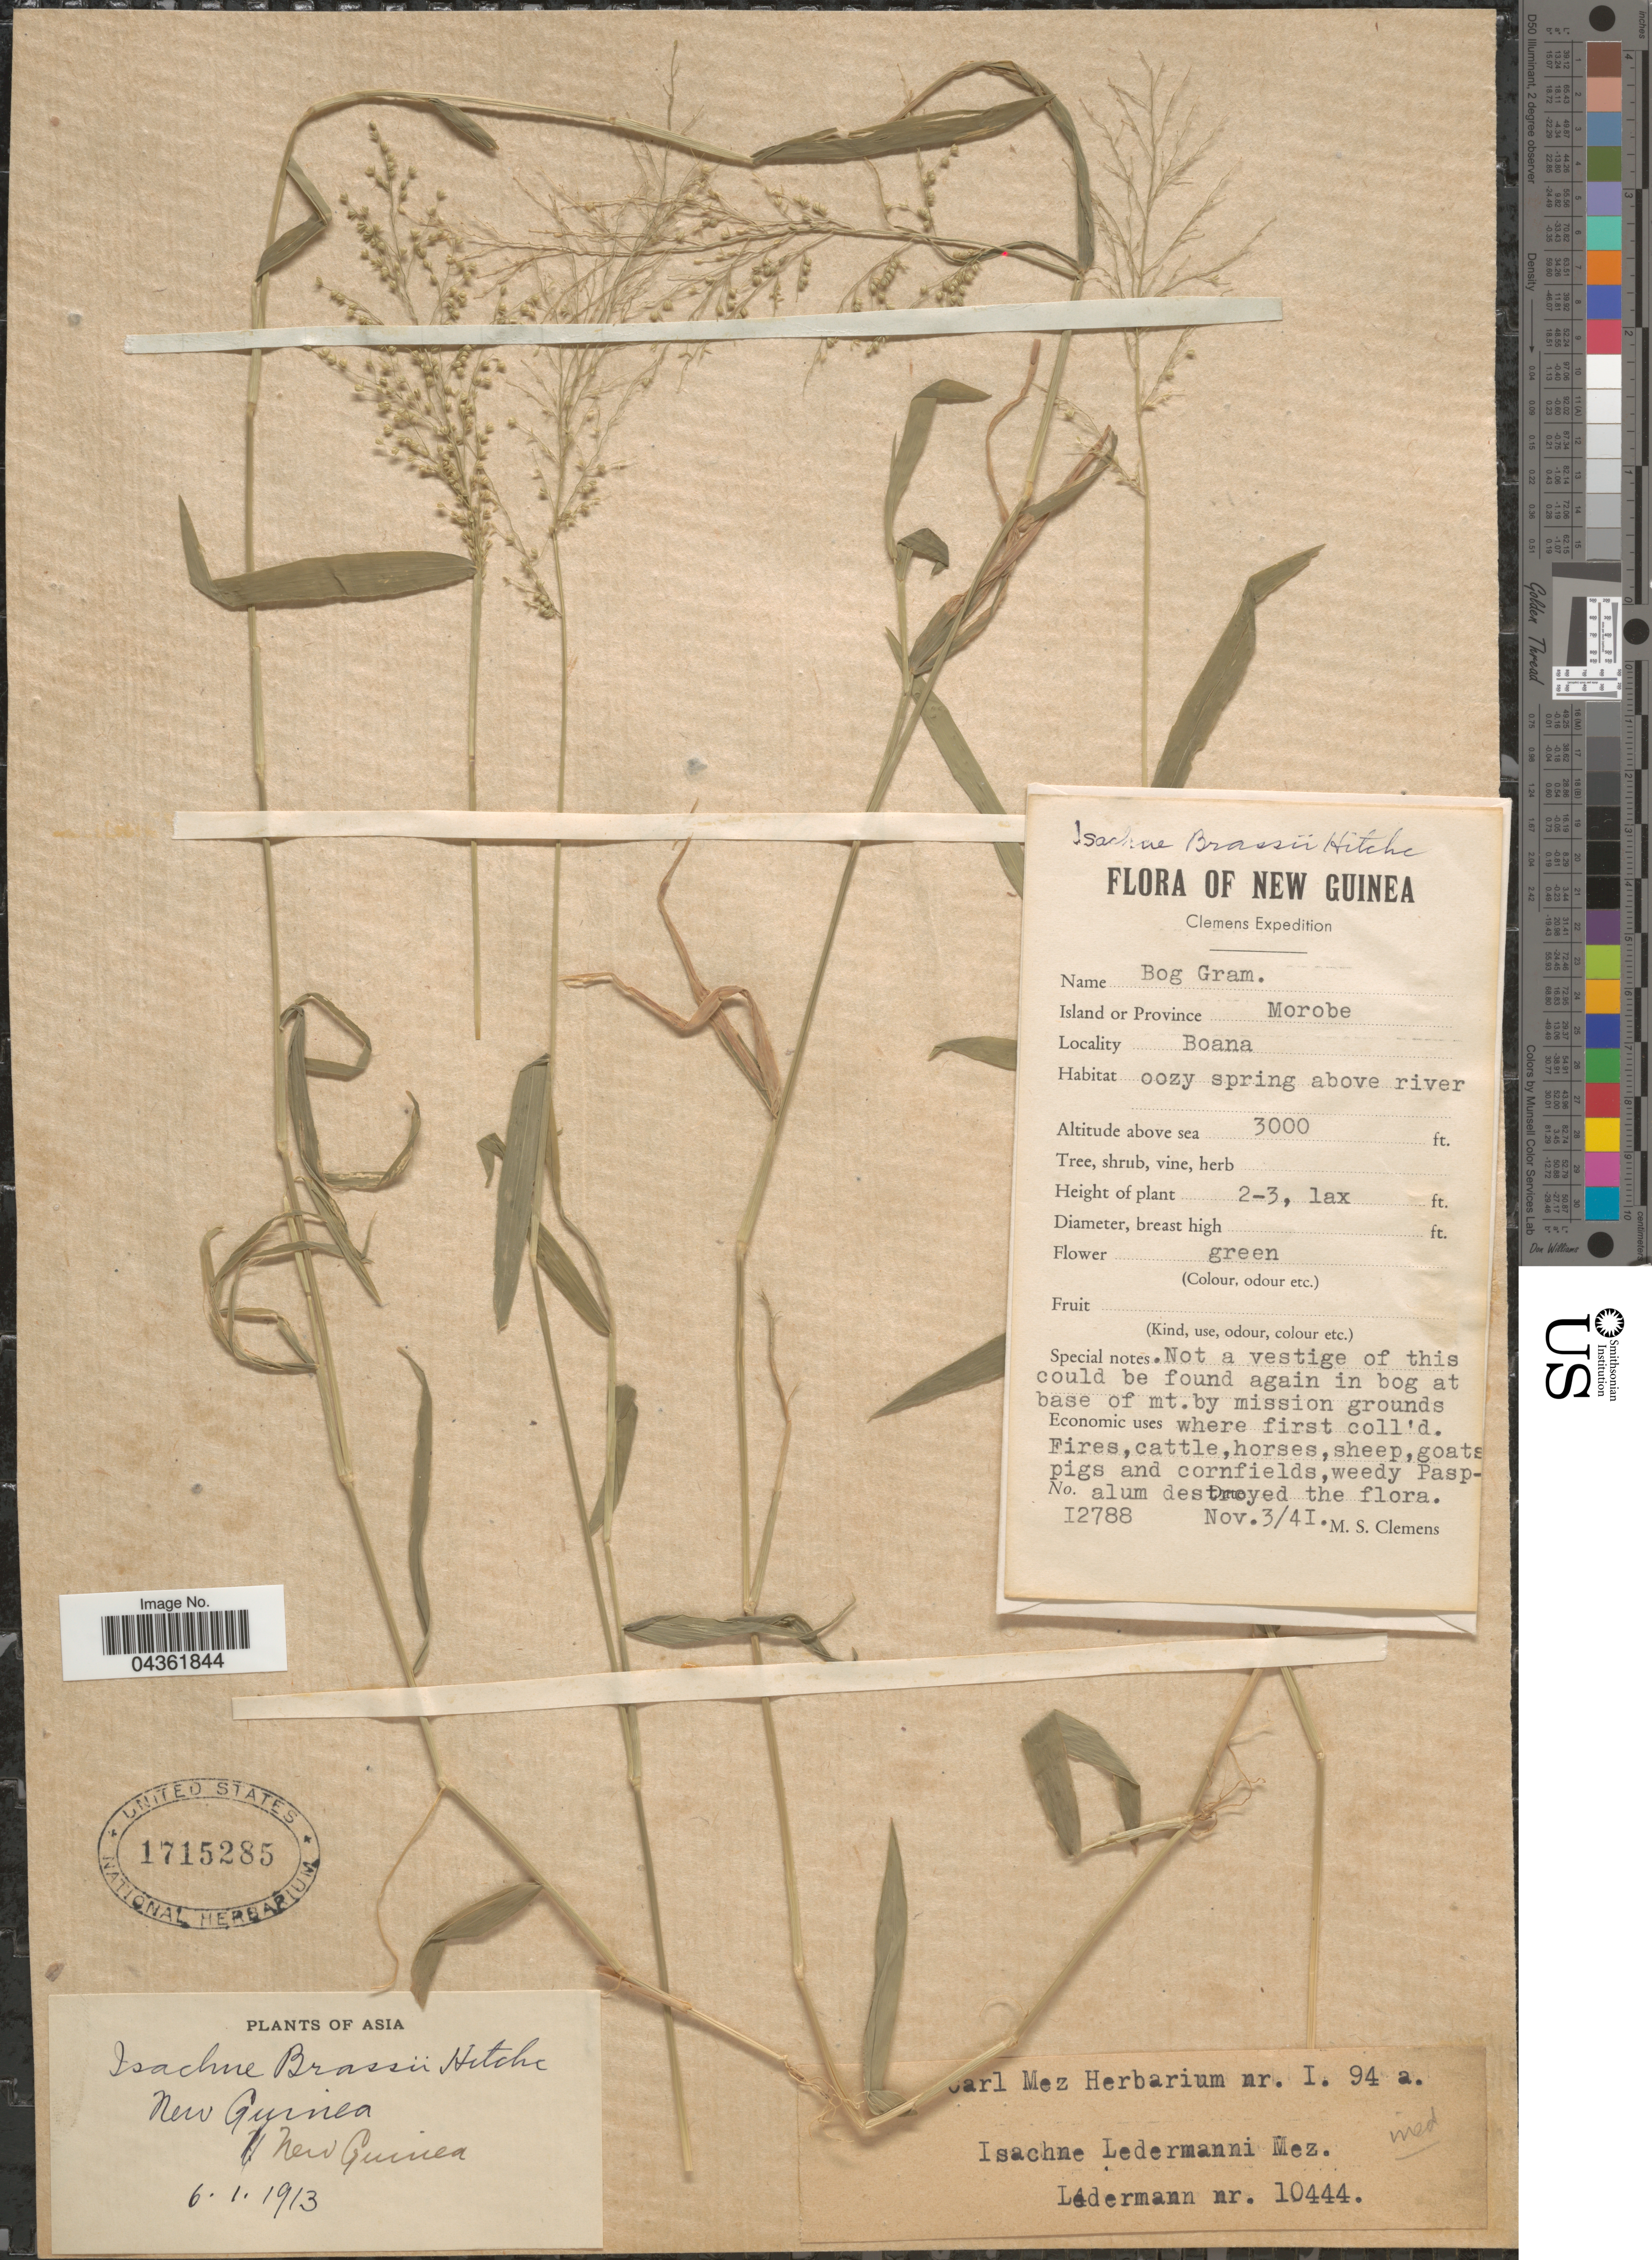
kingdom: Plantae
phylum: Tracheophyta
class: Liliopsida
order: Poales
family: Poaceae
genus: Isachne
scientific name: Isachne brassii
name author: Hitchc.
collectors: -. Ledermann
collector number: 10444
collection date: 1913-01-06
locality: New Guinea.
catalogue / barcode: US 1715285